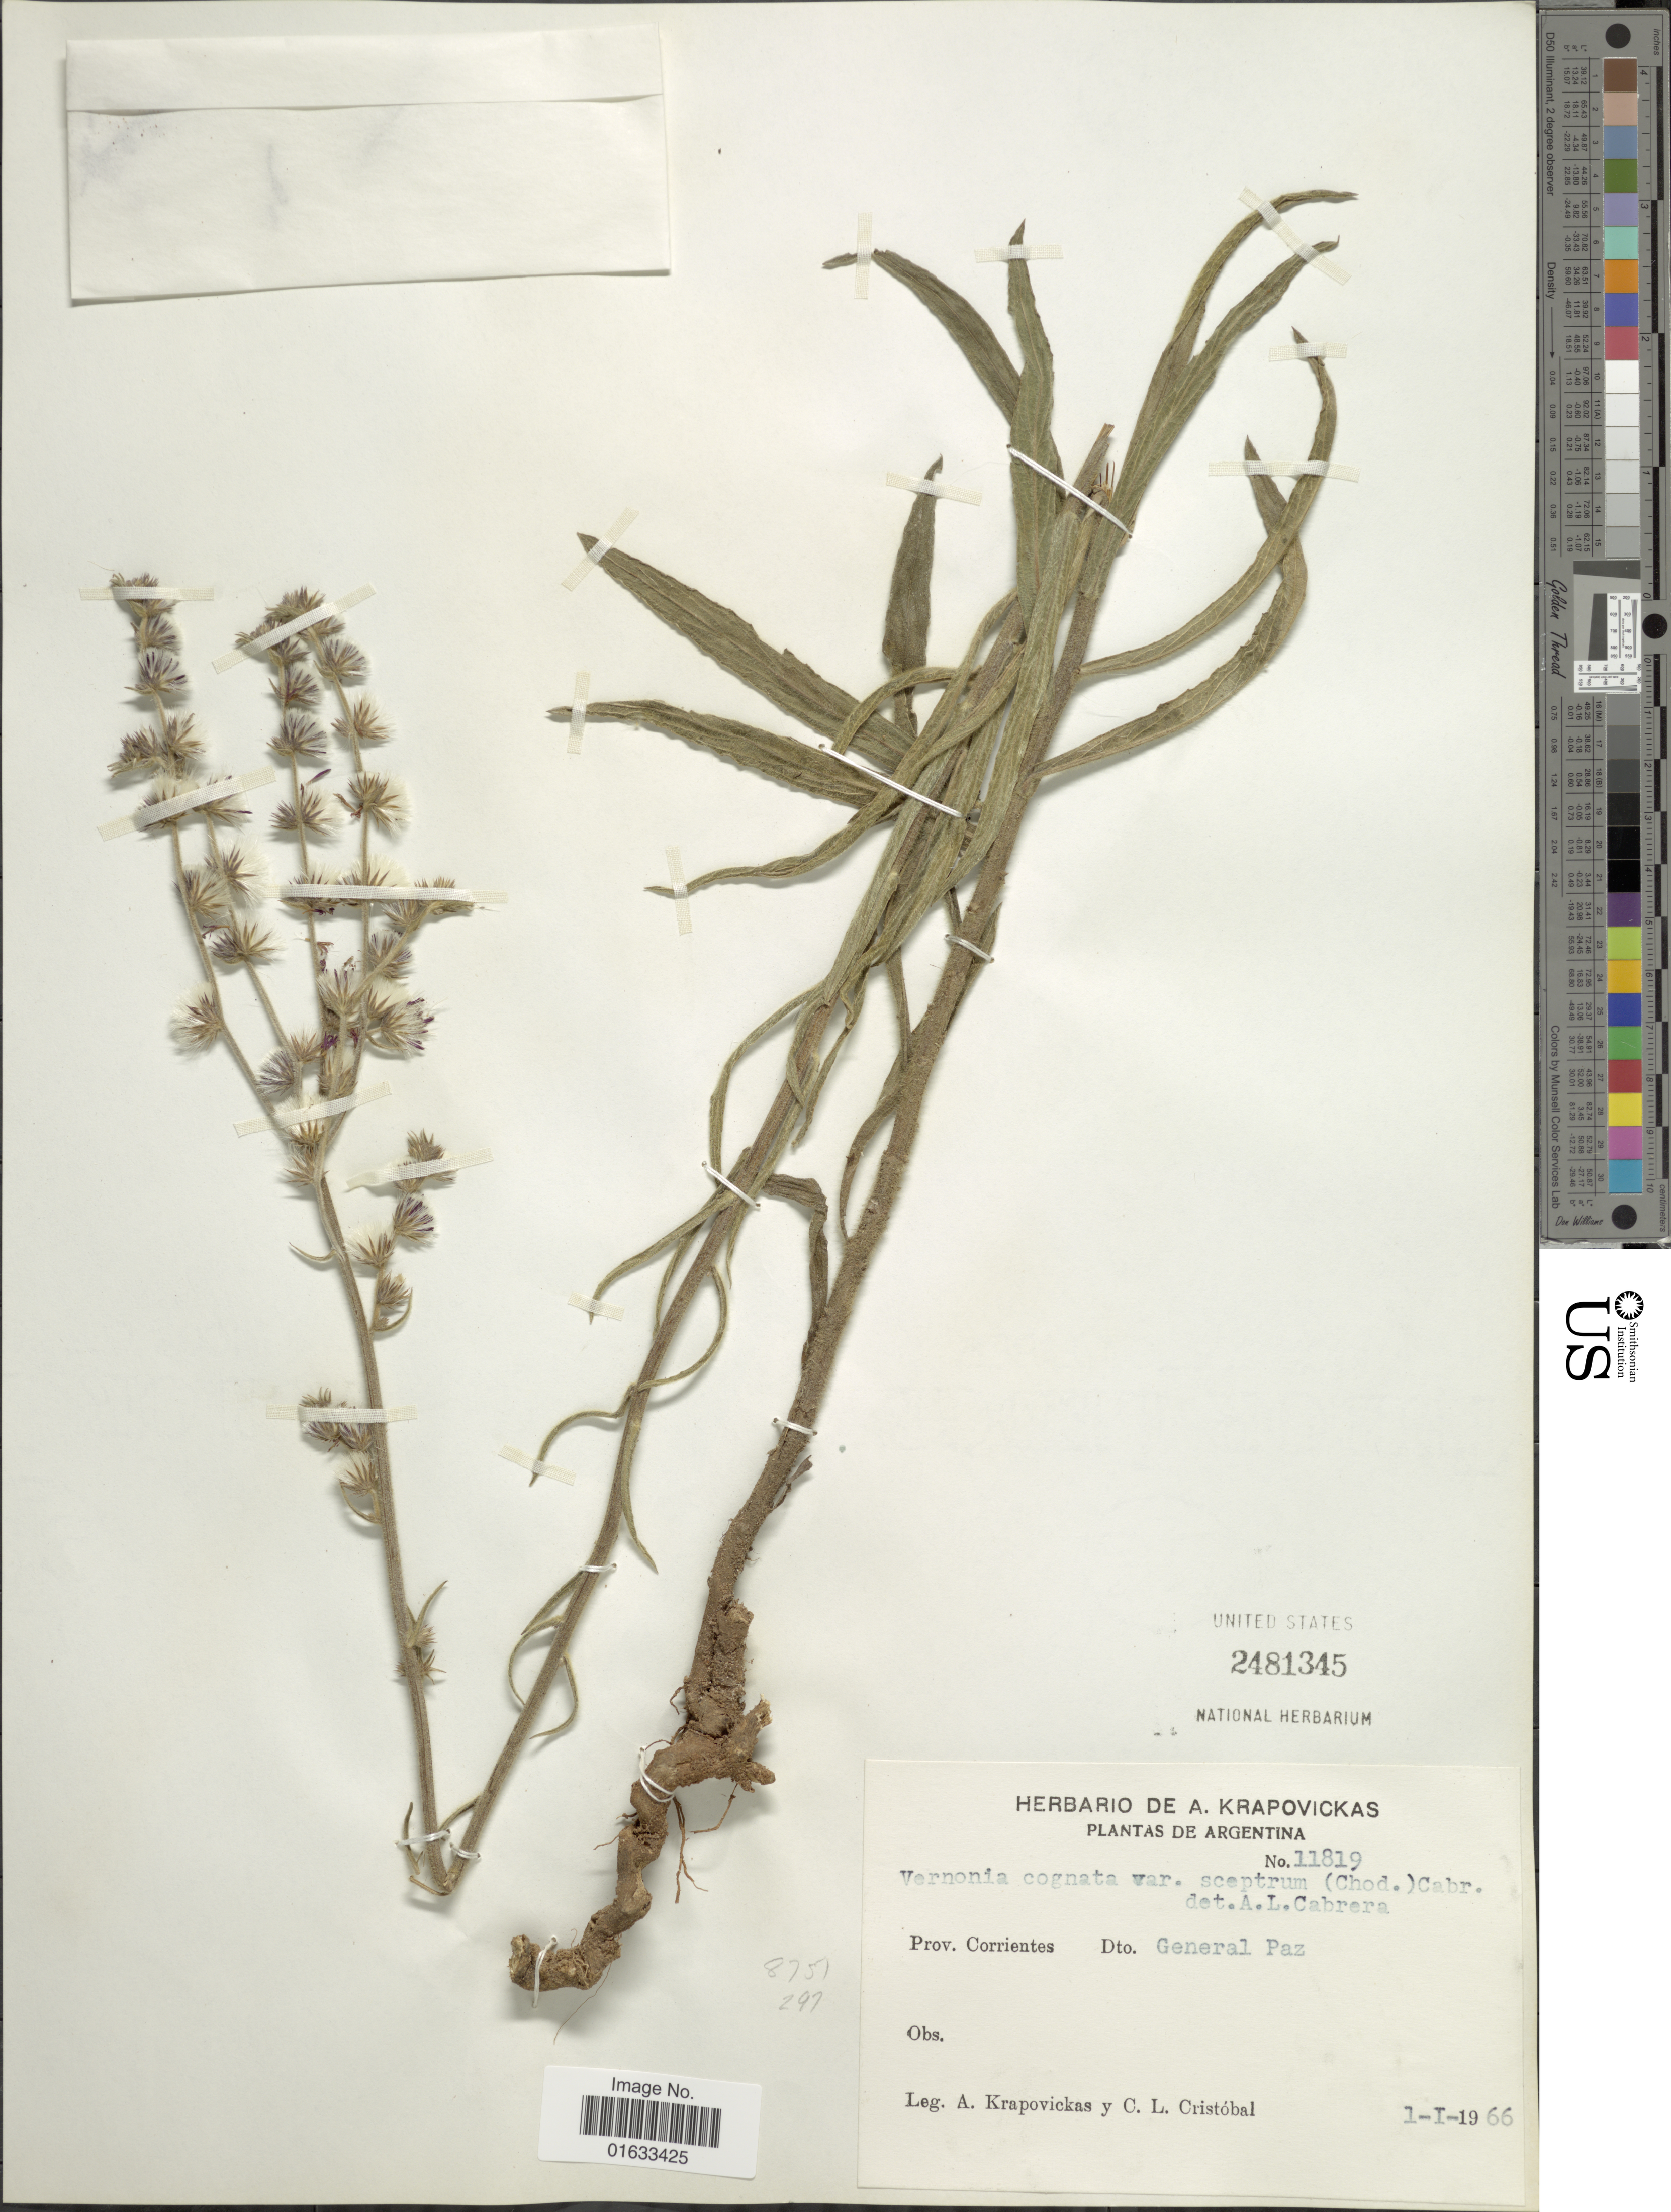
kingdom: Plantae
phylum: Tracheophyta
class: Magnoliopsida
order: Asterales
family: Asteraceae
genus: Chrysolaena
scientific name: Chrysolaena platensis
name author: (Spreng.) H. Rob.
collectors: A. Krapovickas & C. L. Cristóbal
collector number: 11819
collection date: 1966-01-01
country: Argentina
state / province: Corrientes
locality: Prov. Corrientes, Dto. General Paz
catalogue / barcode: US 2481345